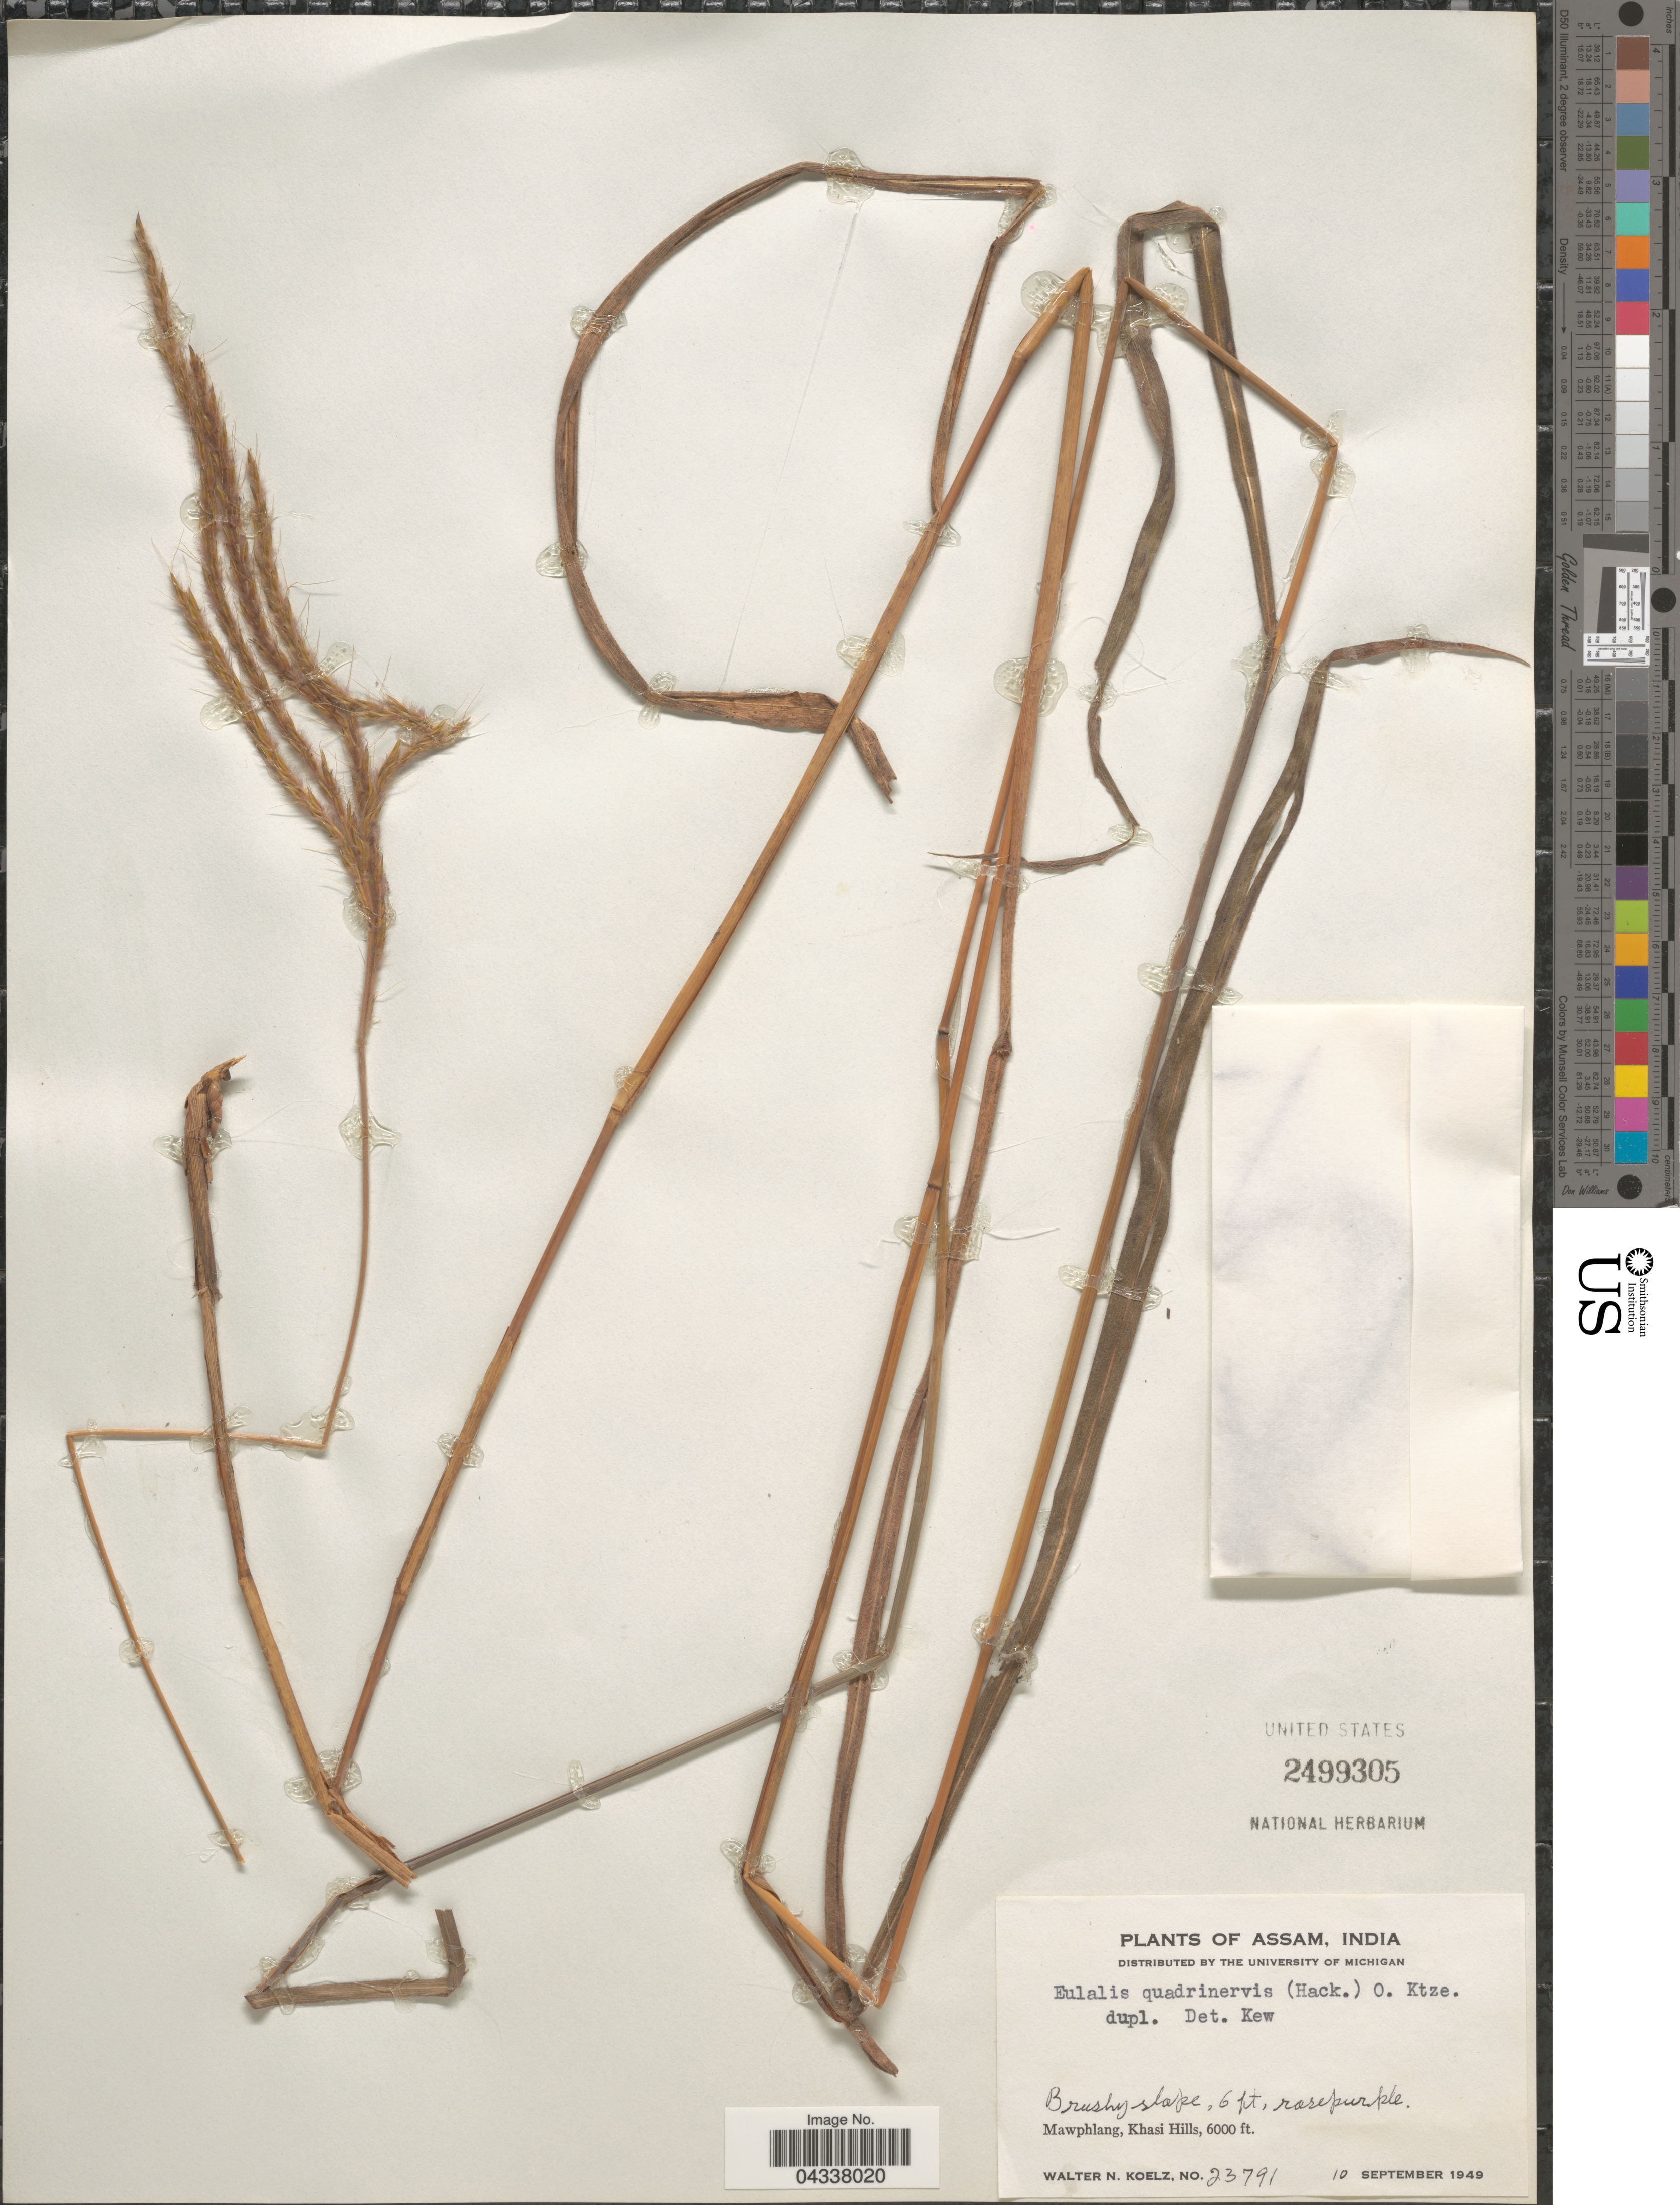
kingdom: Plantae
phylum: Tracheophyta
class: Liliopsida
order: Poales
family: Poaceae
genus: Pseudopogonatherum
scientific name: Pseudopogonatherum quadrinerve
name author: (Hack.) Ohwi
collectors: W. N. Koelz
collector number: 23791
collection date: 1949-09-10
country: India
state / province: Meghalaya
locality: Mawphlang, Khasi Hills.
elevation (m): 1829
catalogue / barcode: US 2499305